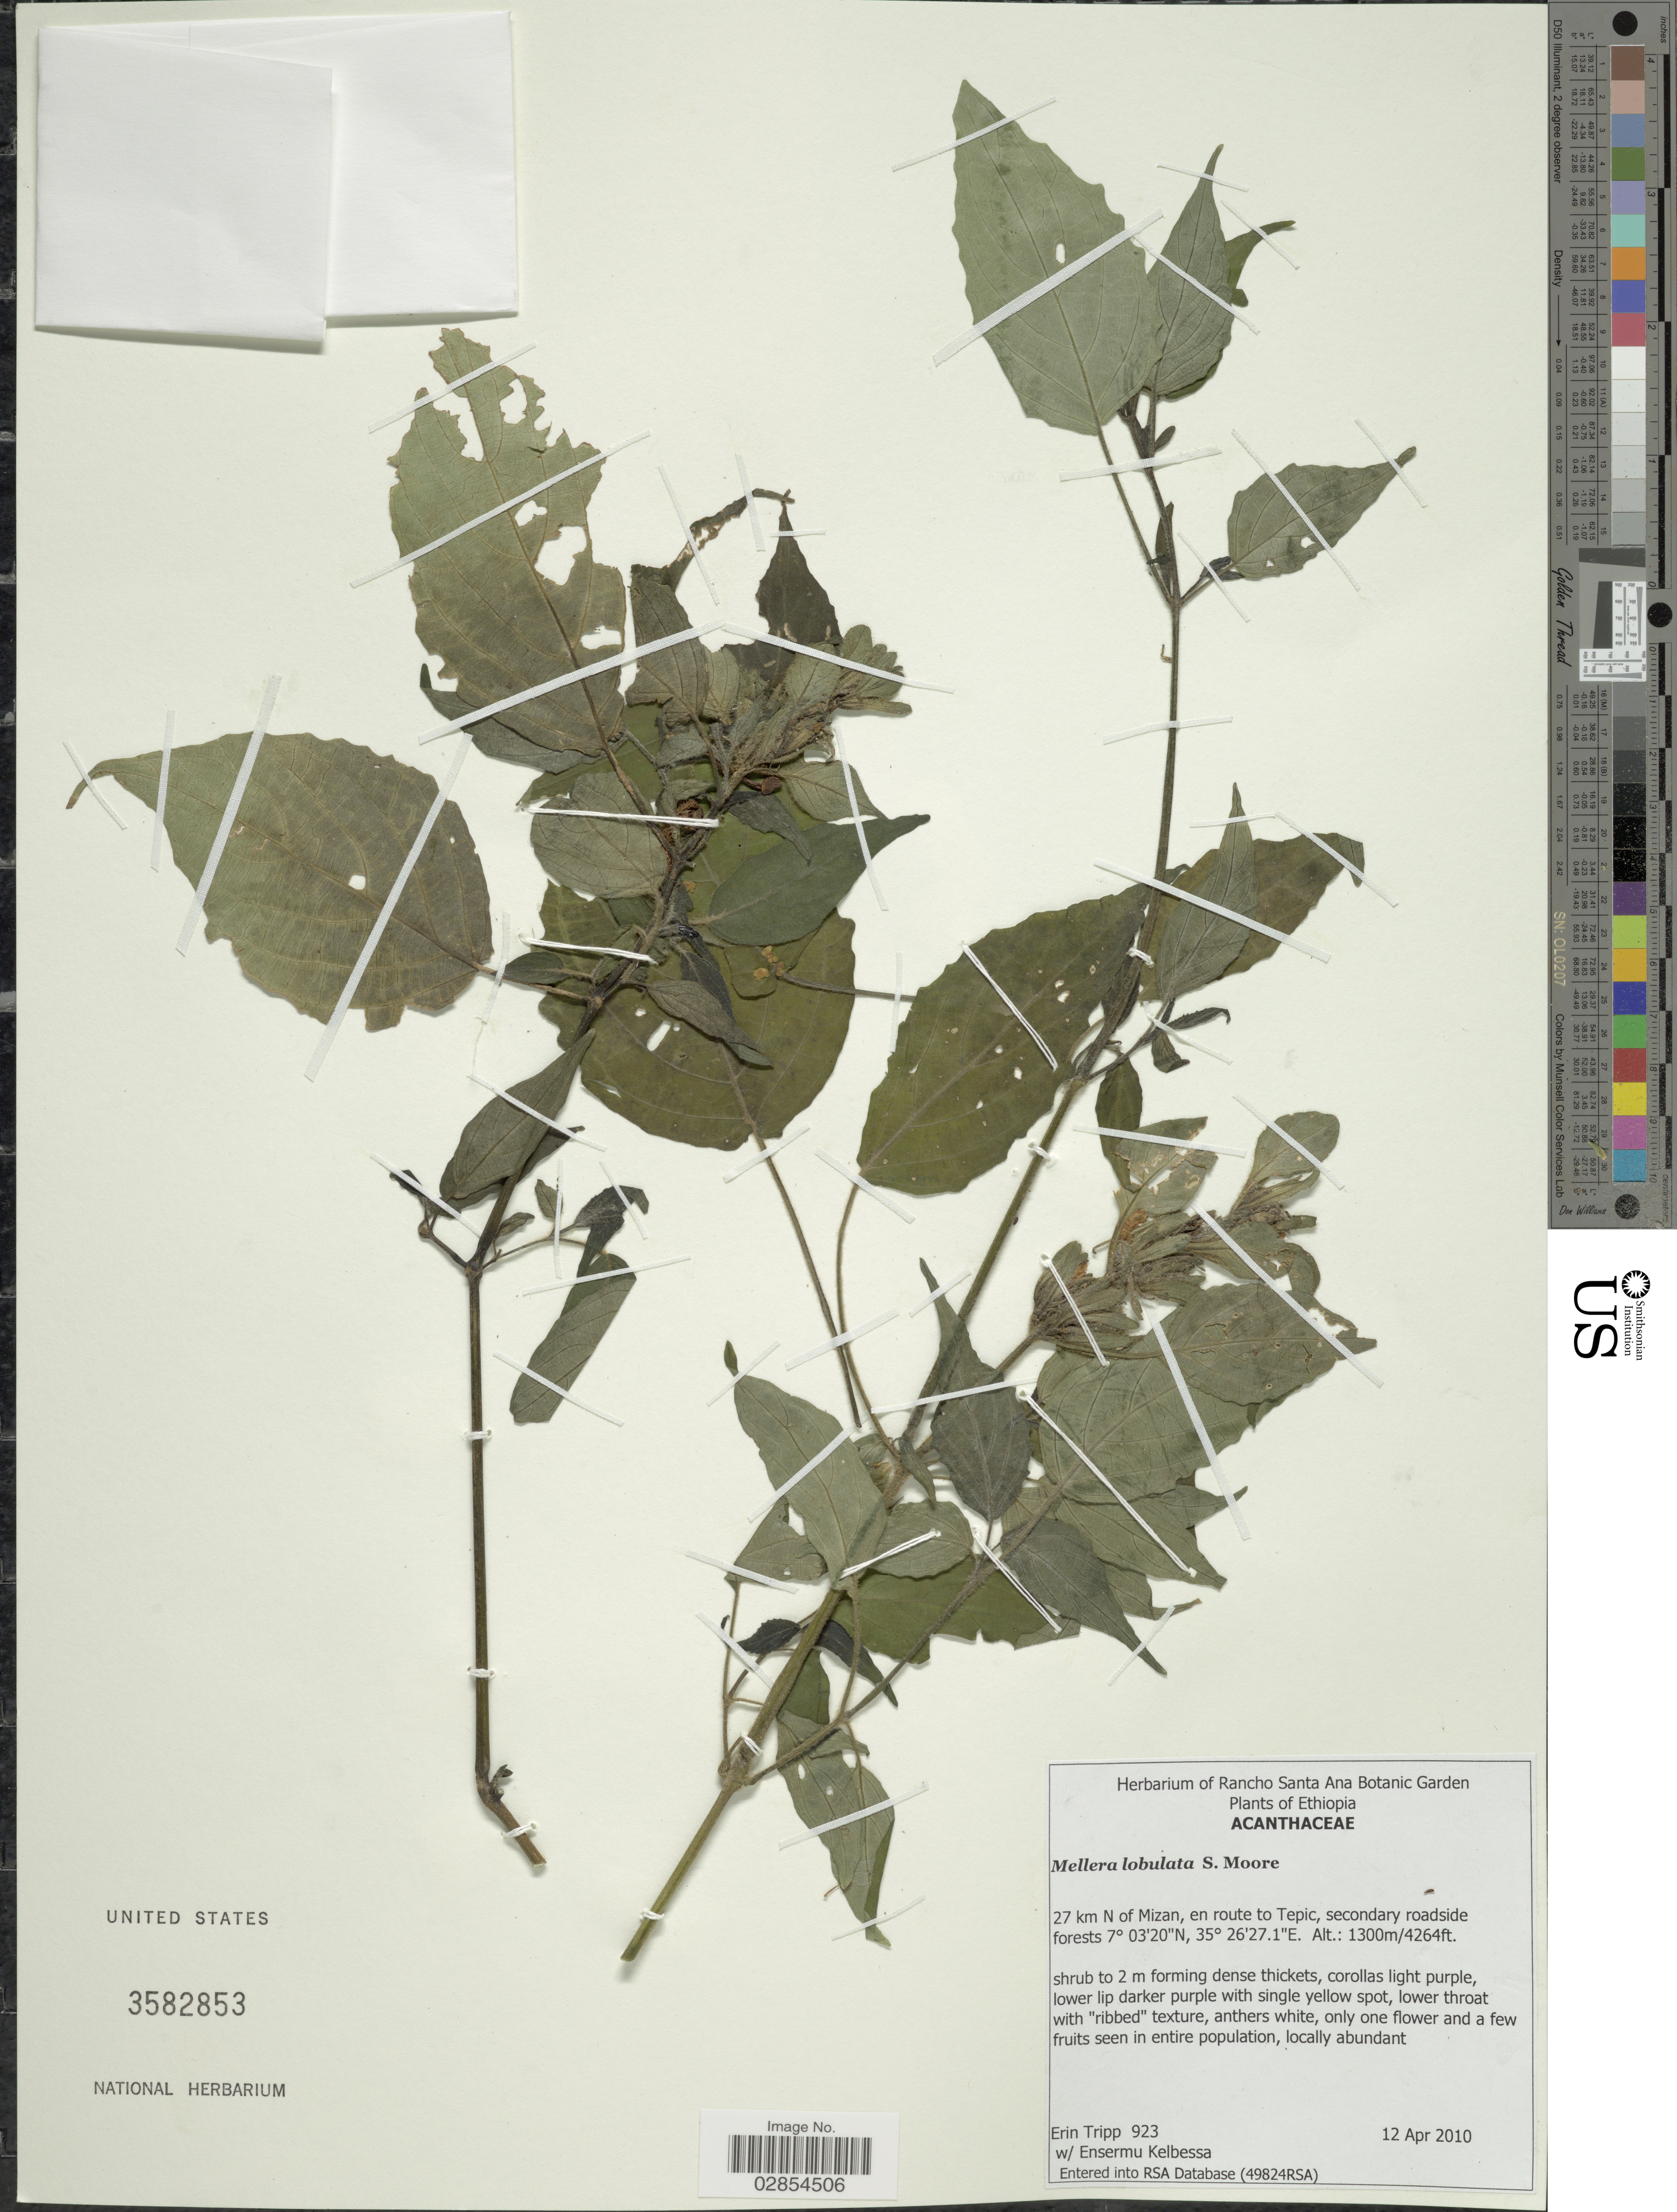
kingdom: Plantae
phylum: Tracheophyta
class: Magnoliopsida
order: Lamiales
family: Acanthaceae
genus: Mellera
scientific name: Mellera lobulata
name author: S. Moore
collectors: E. Tripp & E. Kelbessa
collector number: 932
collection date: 2010-04-12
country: Ethiopia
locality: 27 km N of Mizan, en route to Tepic.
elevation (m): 1300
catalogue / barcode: US 3582853